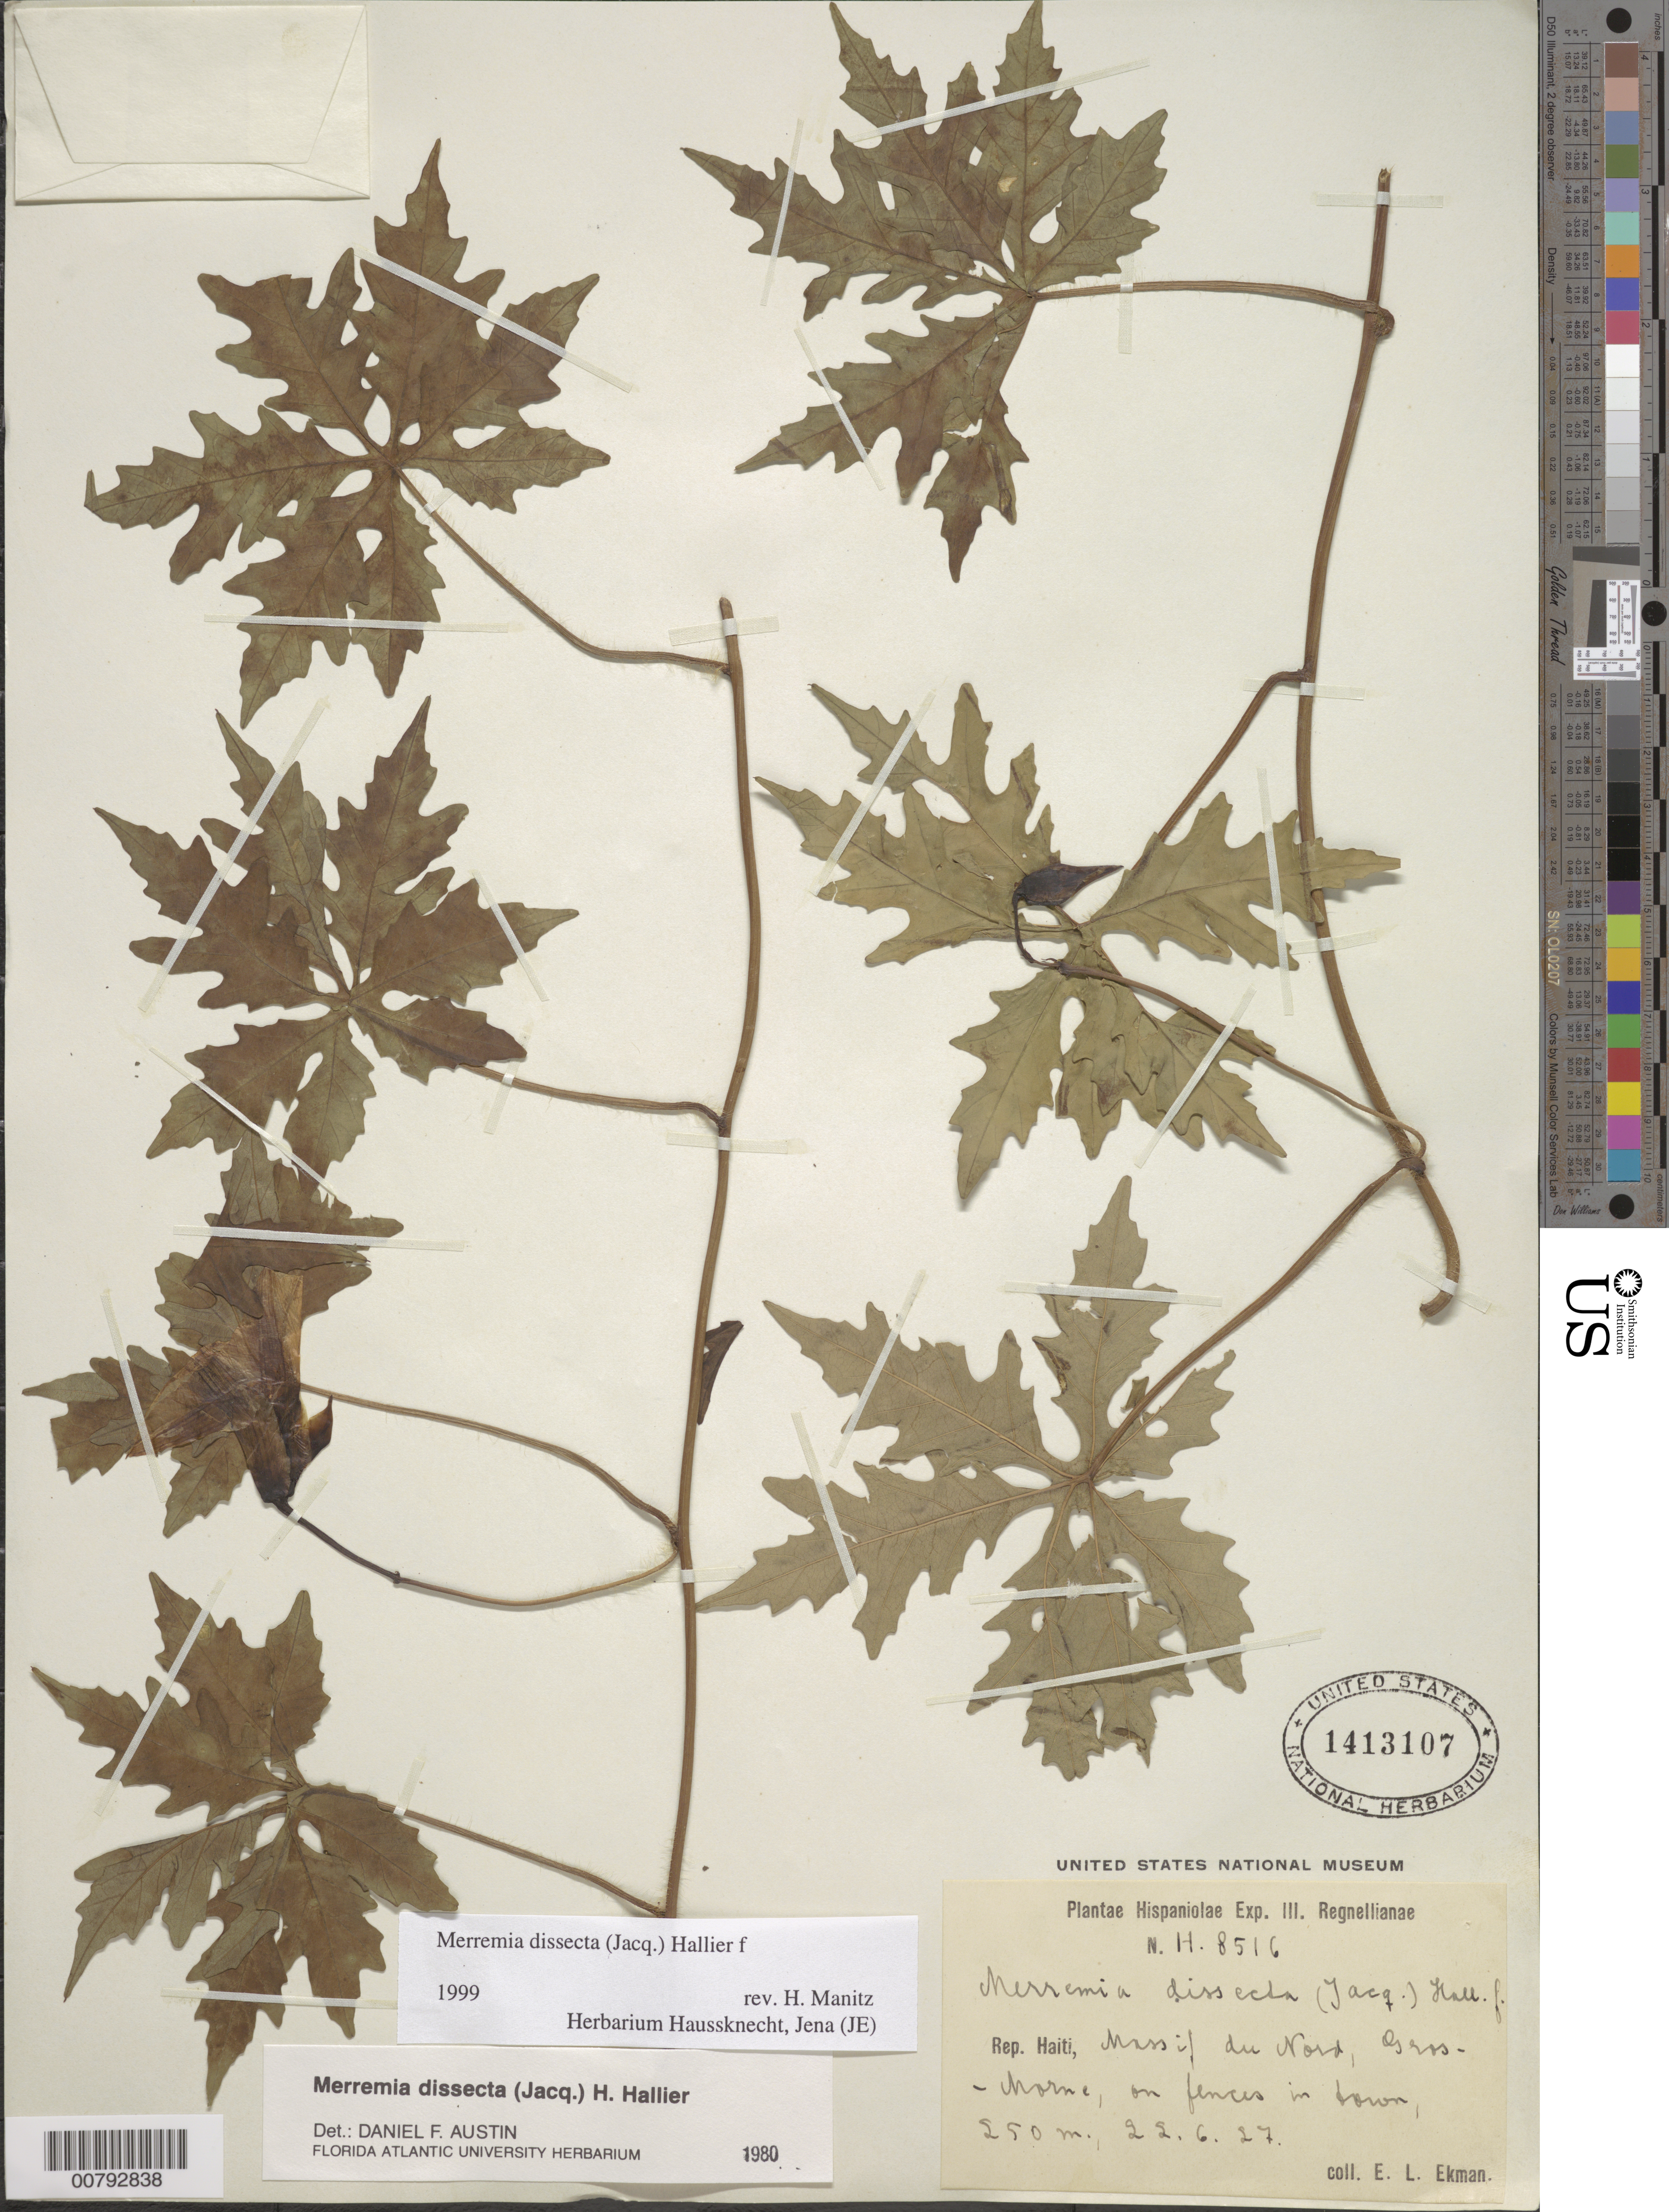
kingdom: Plantae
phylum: Tracheophyta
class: Magnoliopsida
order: Solanales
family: Convolvulaceae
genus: Distimake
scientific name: Distimake dissectus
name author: (Jacq.) A. R. Simões & Staples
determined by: Strong, Mark T., (BOT), Smithsonian Institution - National Museum of Natural History (UNITED STATES)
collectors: E. L. Ekman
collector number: H 8516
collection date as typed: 22 Jun 1927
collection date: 1927-06-22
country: Haiti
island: Hispaniola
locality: Massif du Nord, Gros Morne, on fences in town.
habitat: On fences.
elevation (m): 250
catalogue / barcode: US 1413107